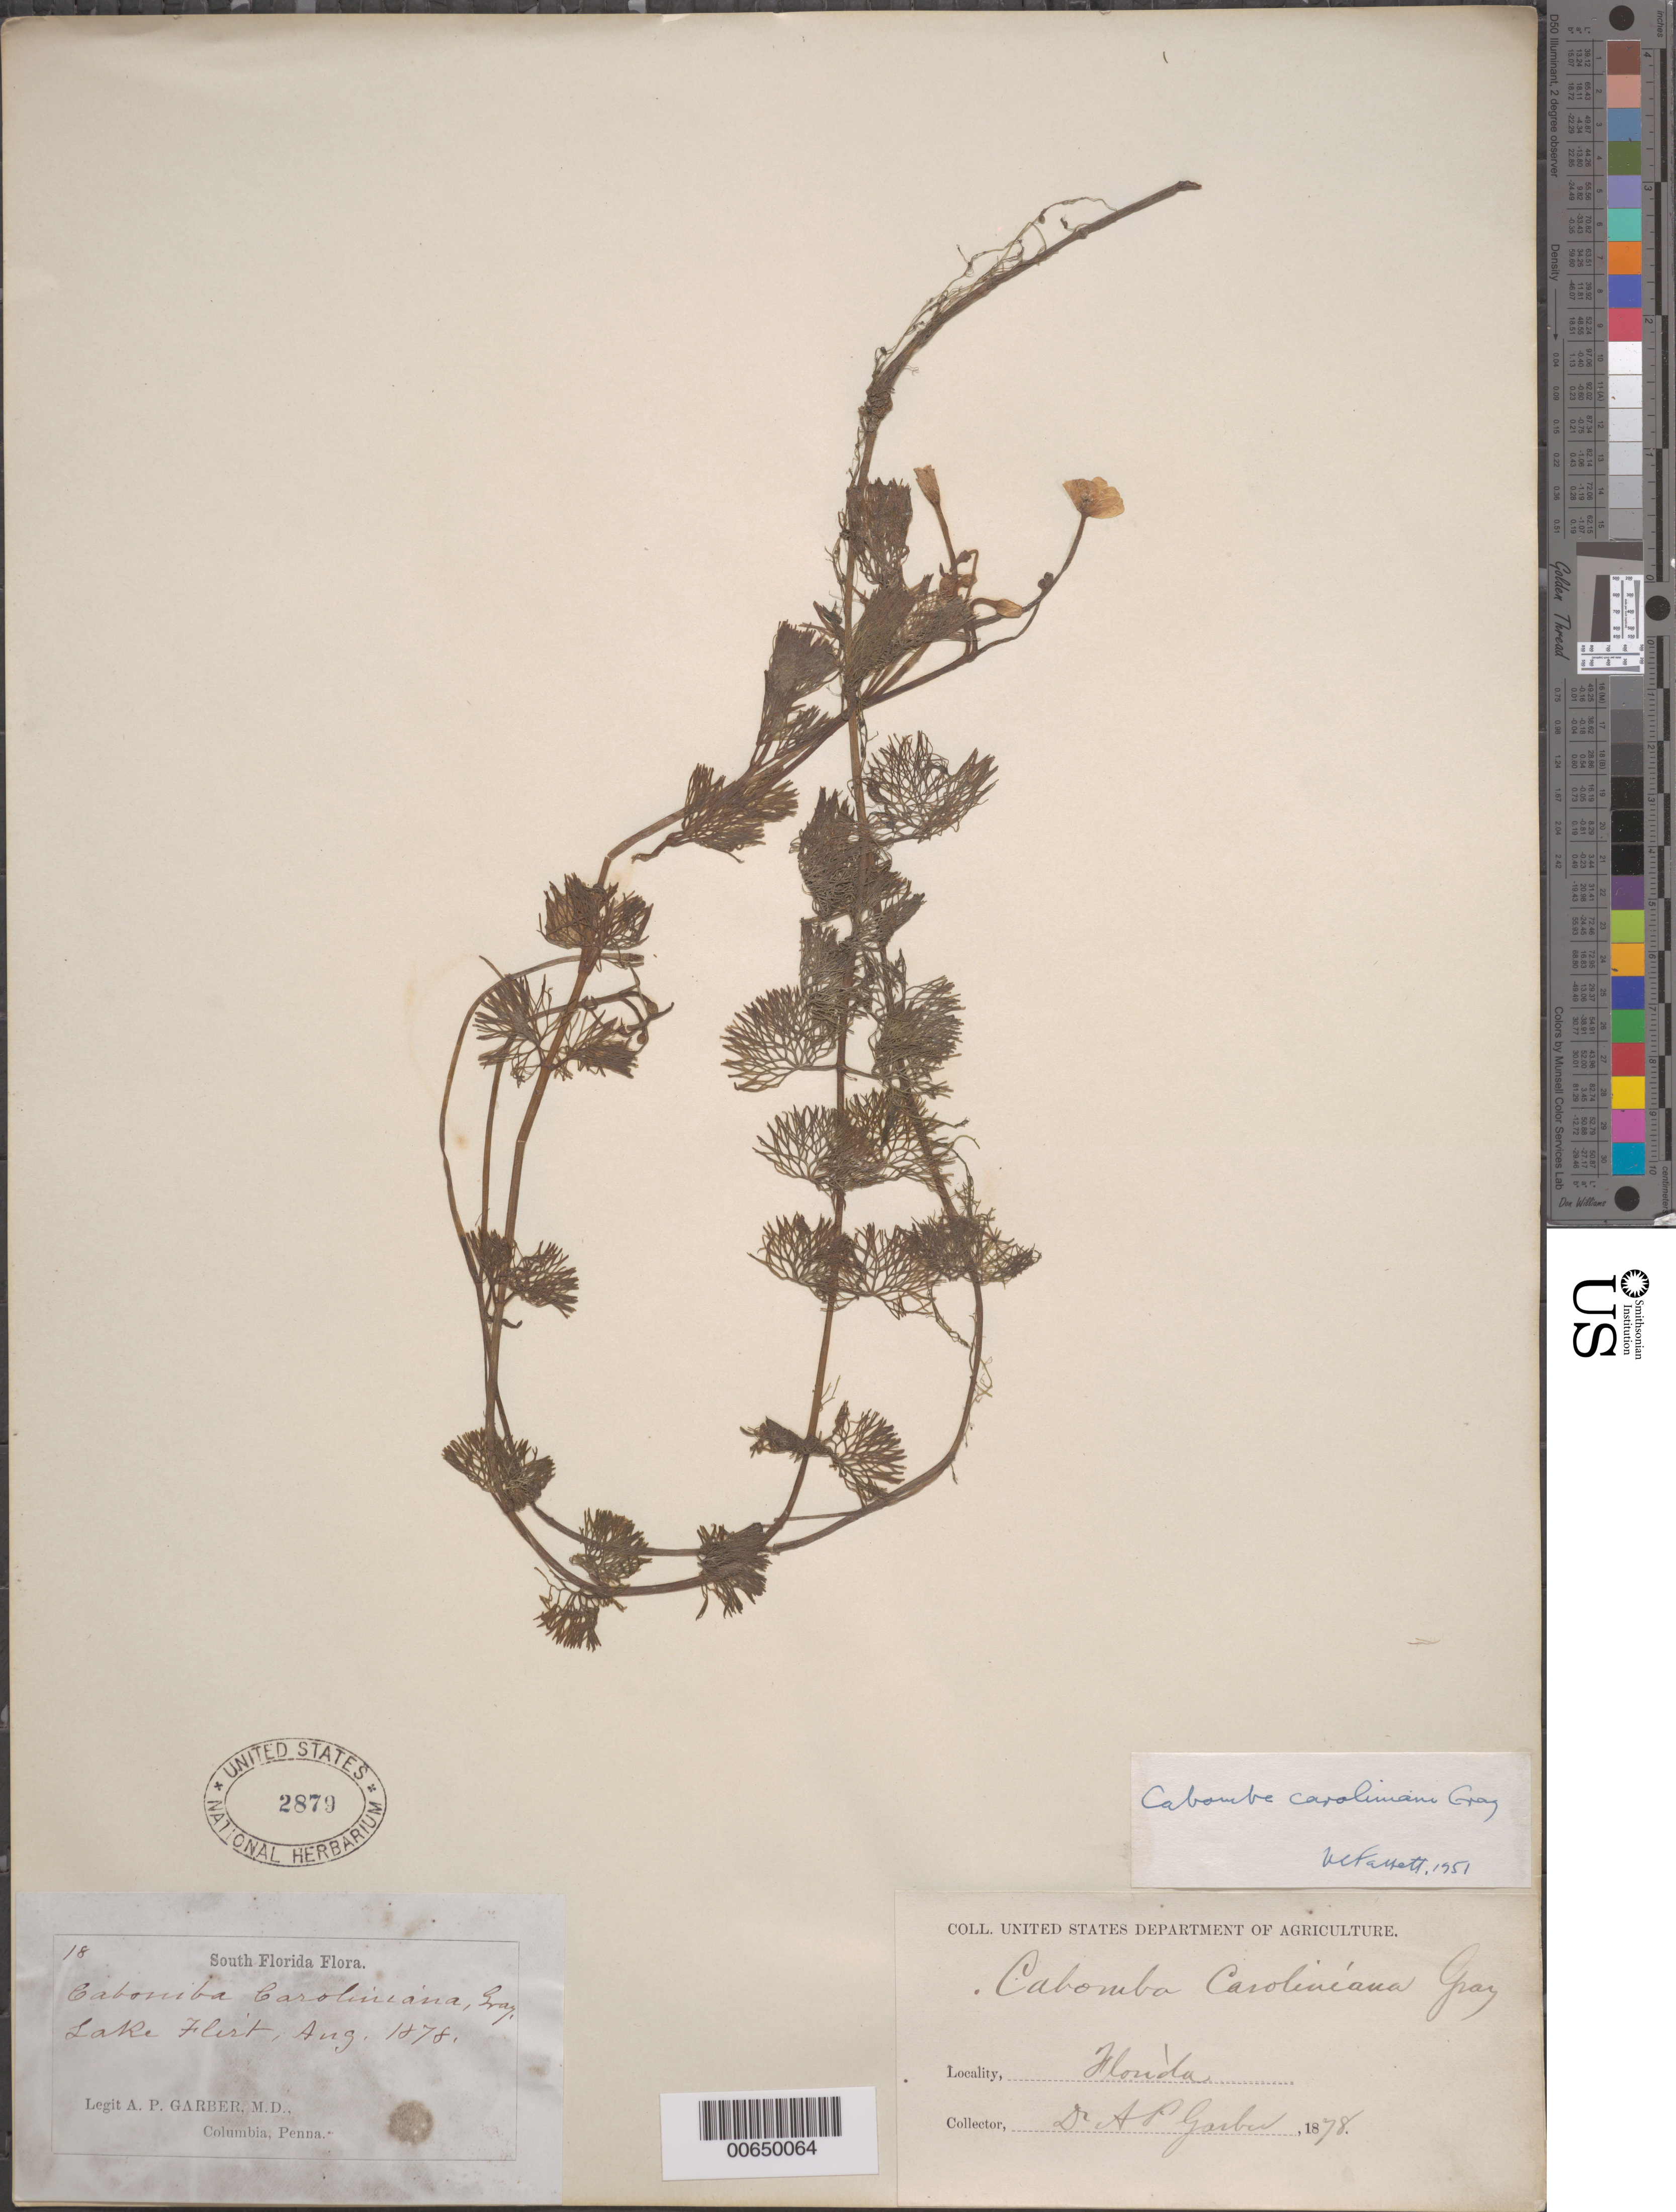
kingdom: Plantae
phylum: Tracheophyta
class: Magnoliopsida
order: Nymphaeales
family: Cabombaceae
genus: Cabomba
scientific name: Cabomba caroliniana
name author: A. Gray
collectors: A. P. Garber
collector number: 18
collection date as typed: Aug 1978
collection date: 1978-08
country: United States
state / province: Florida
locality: Lake Flirt.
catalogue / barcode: US 2879